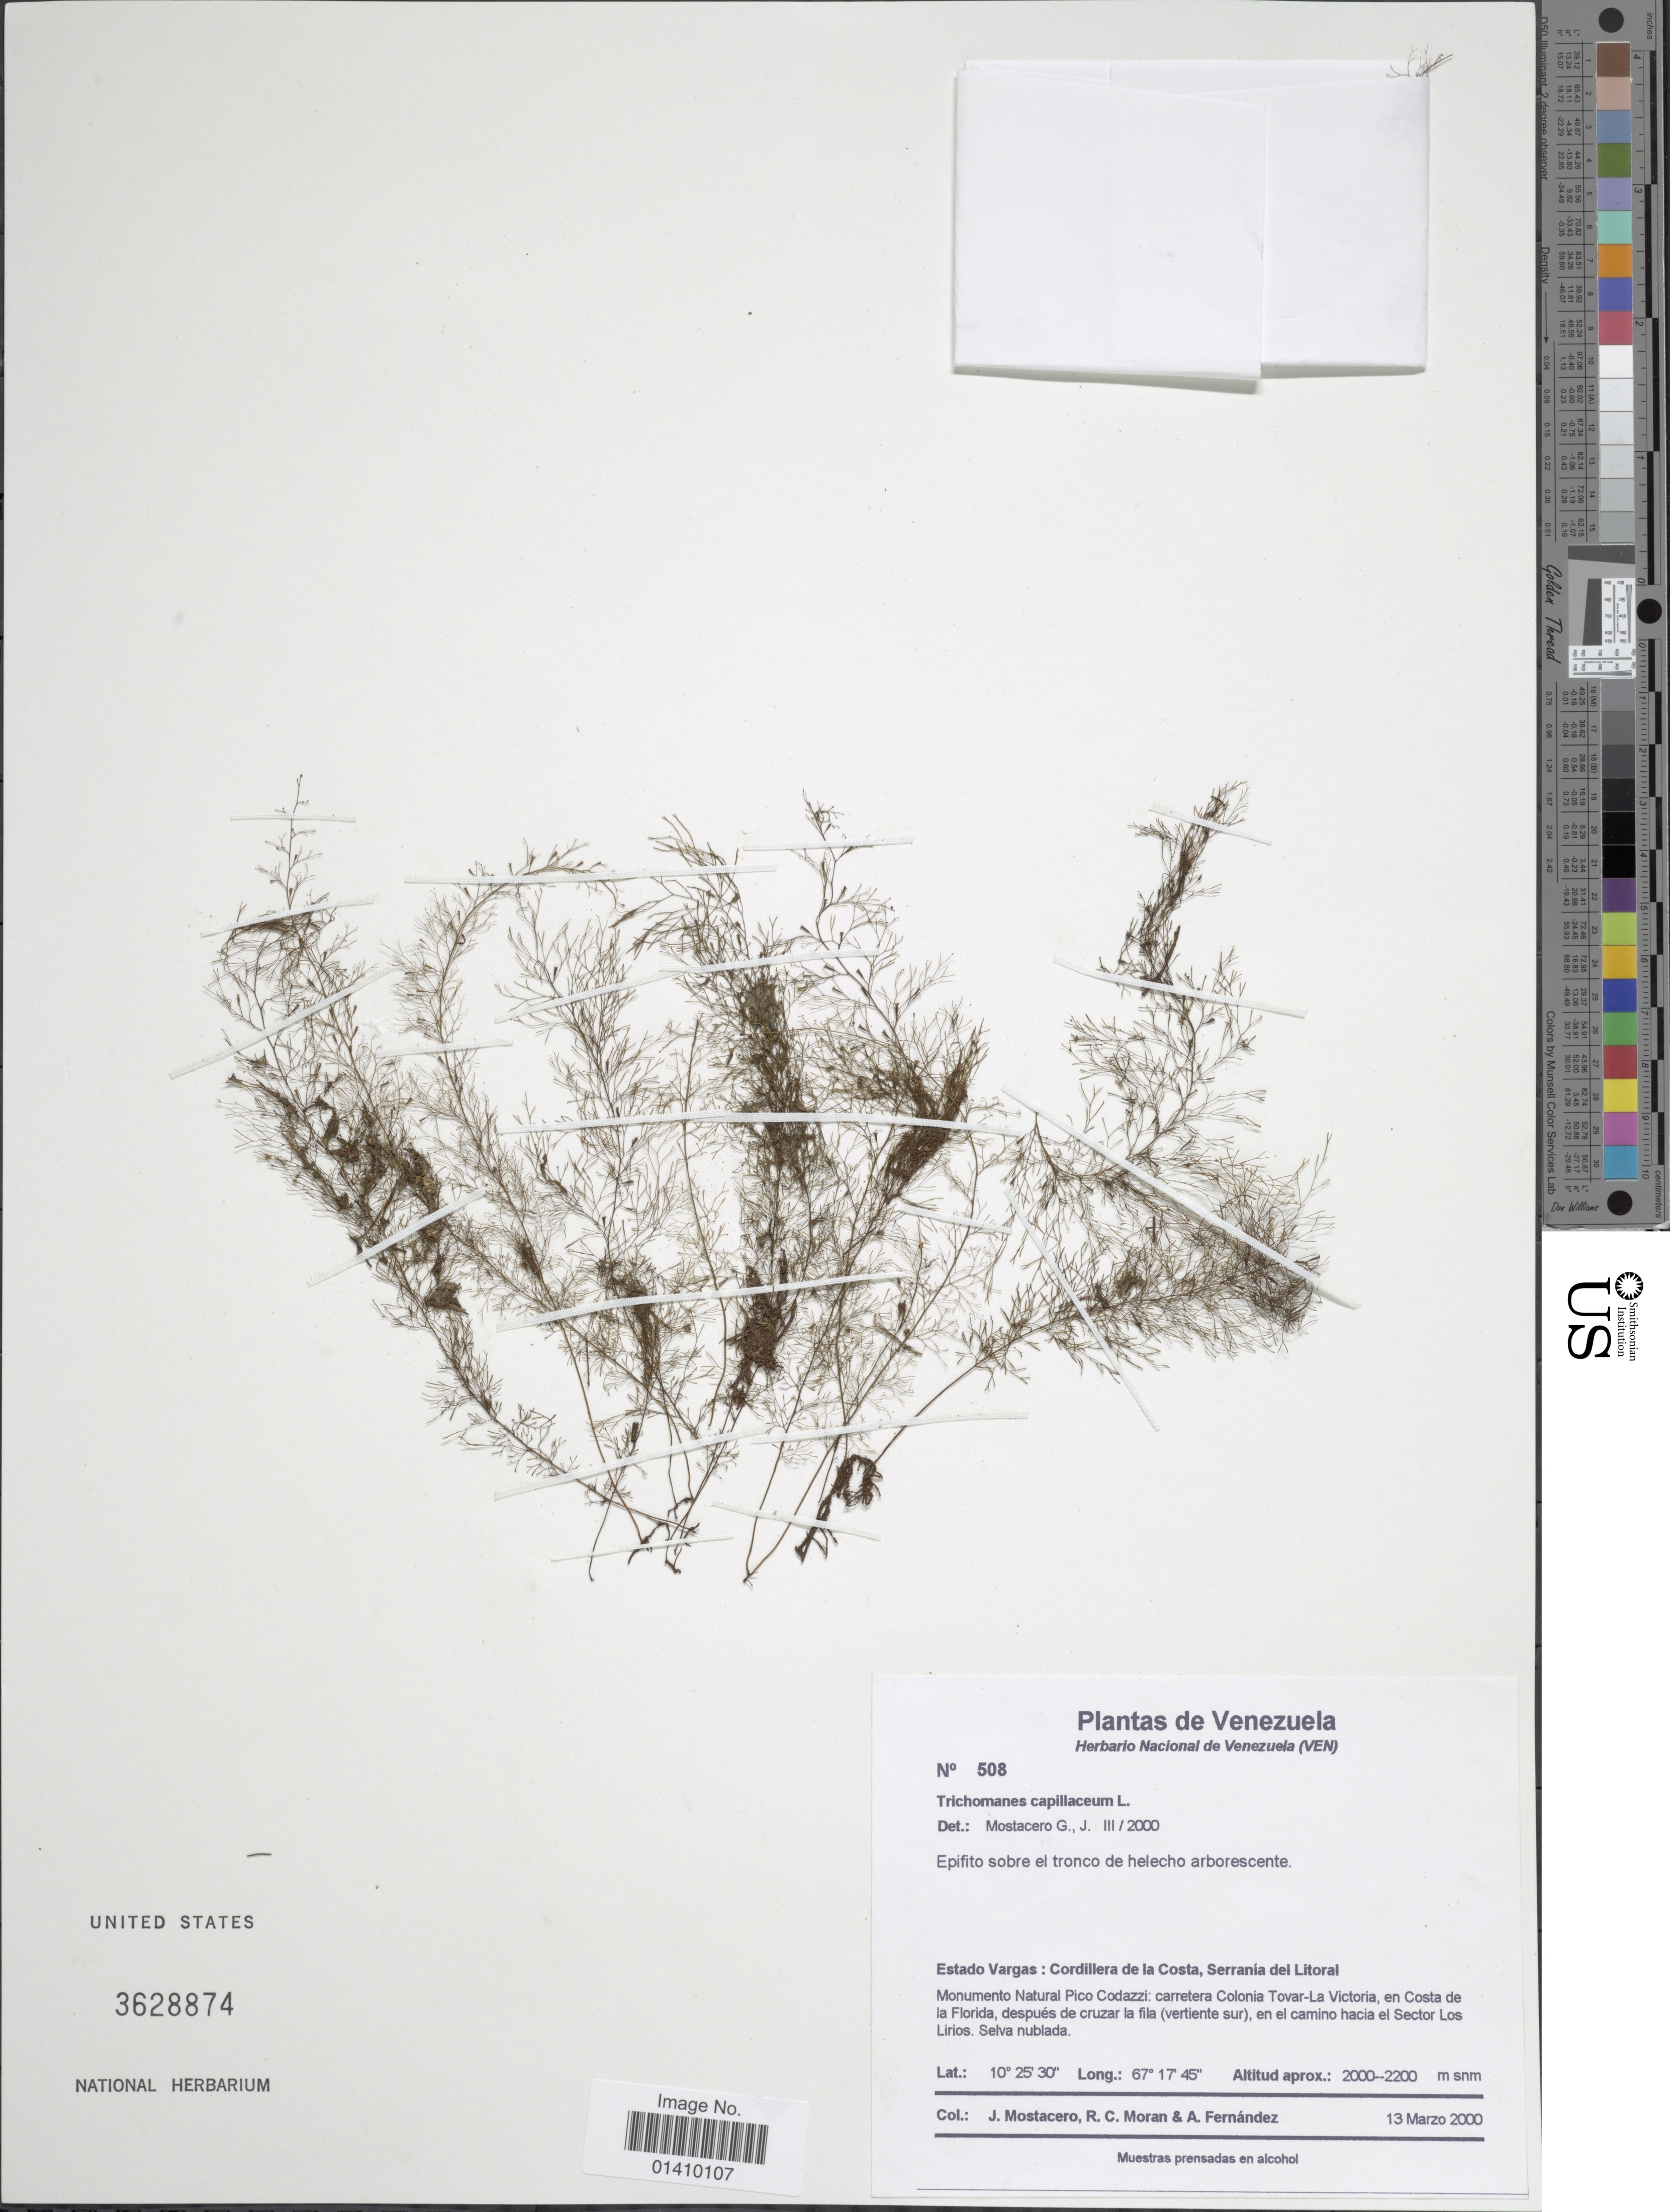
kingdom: Plantae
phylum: Tracheophyta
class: Polypodiopsida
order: Hymenophyllales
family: Hymenophyllaceae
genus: Polyphlebium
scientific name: Polyphlebium capillaceum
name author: (L.) Ebihara & Dubuisson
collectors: J. Mostacero, R. Moran & A. Fernández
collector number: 508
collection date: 2000-03-13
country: Venezuela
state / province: Vargas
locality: Estado Vargas: Cordillera de la Costa Serrania del Litoral monumento natural pico Codazzi: carretera Colonia Tovar La Victoria en Costa de la Florida despues de cruzar la Fila vertiente sur en el camino hacia el sector Los Lirios Selva nublada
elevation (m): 2000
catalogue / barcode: US 3628874